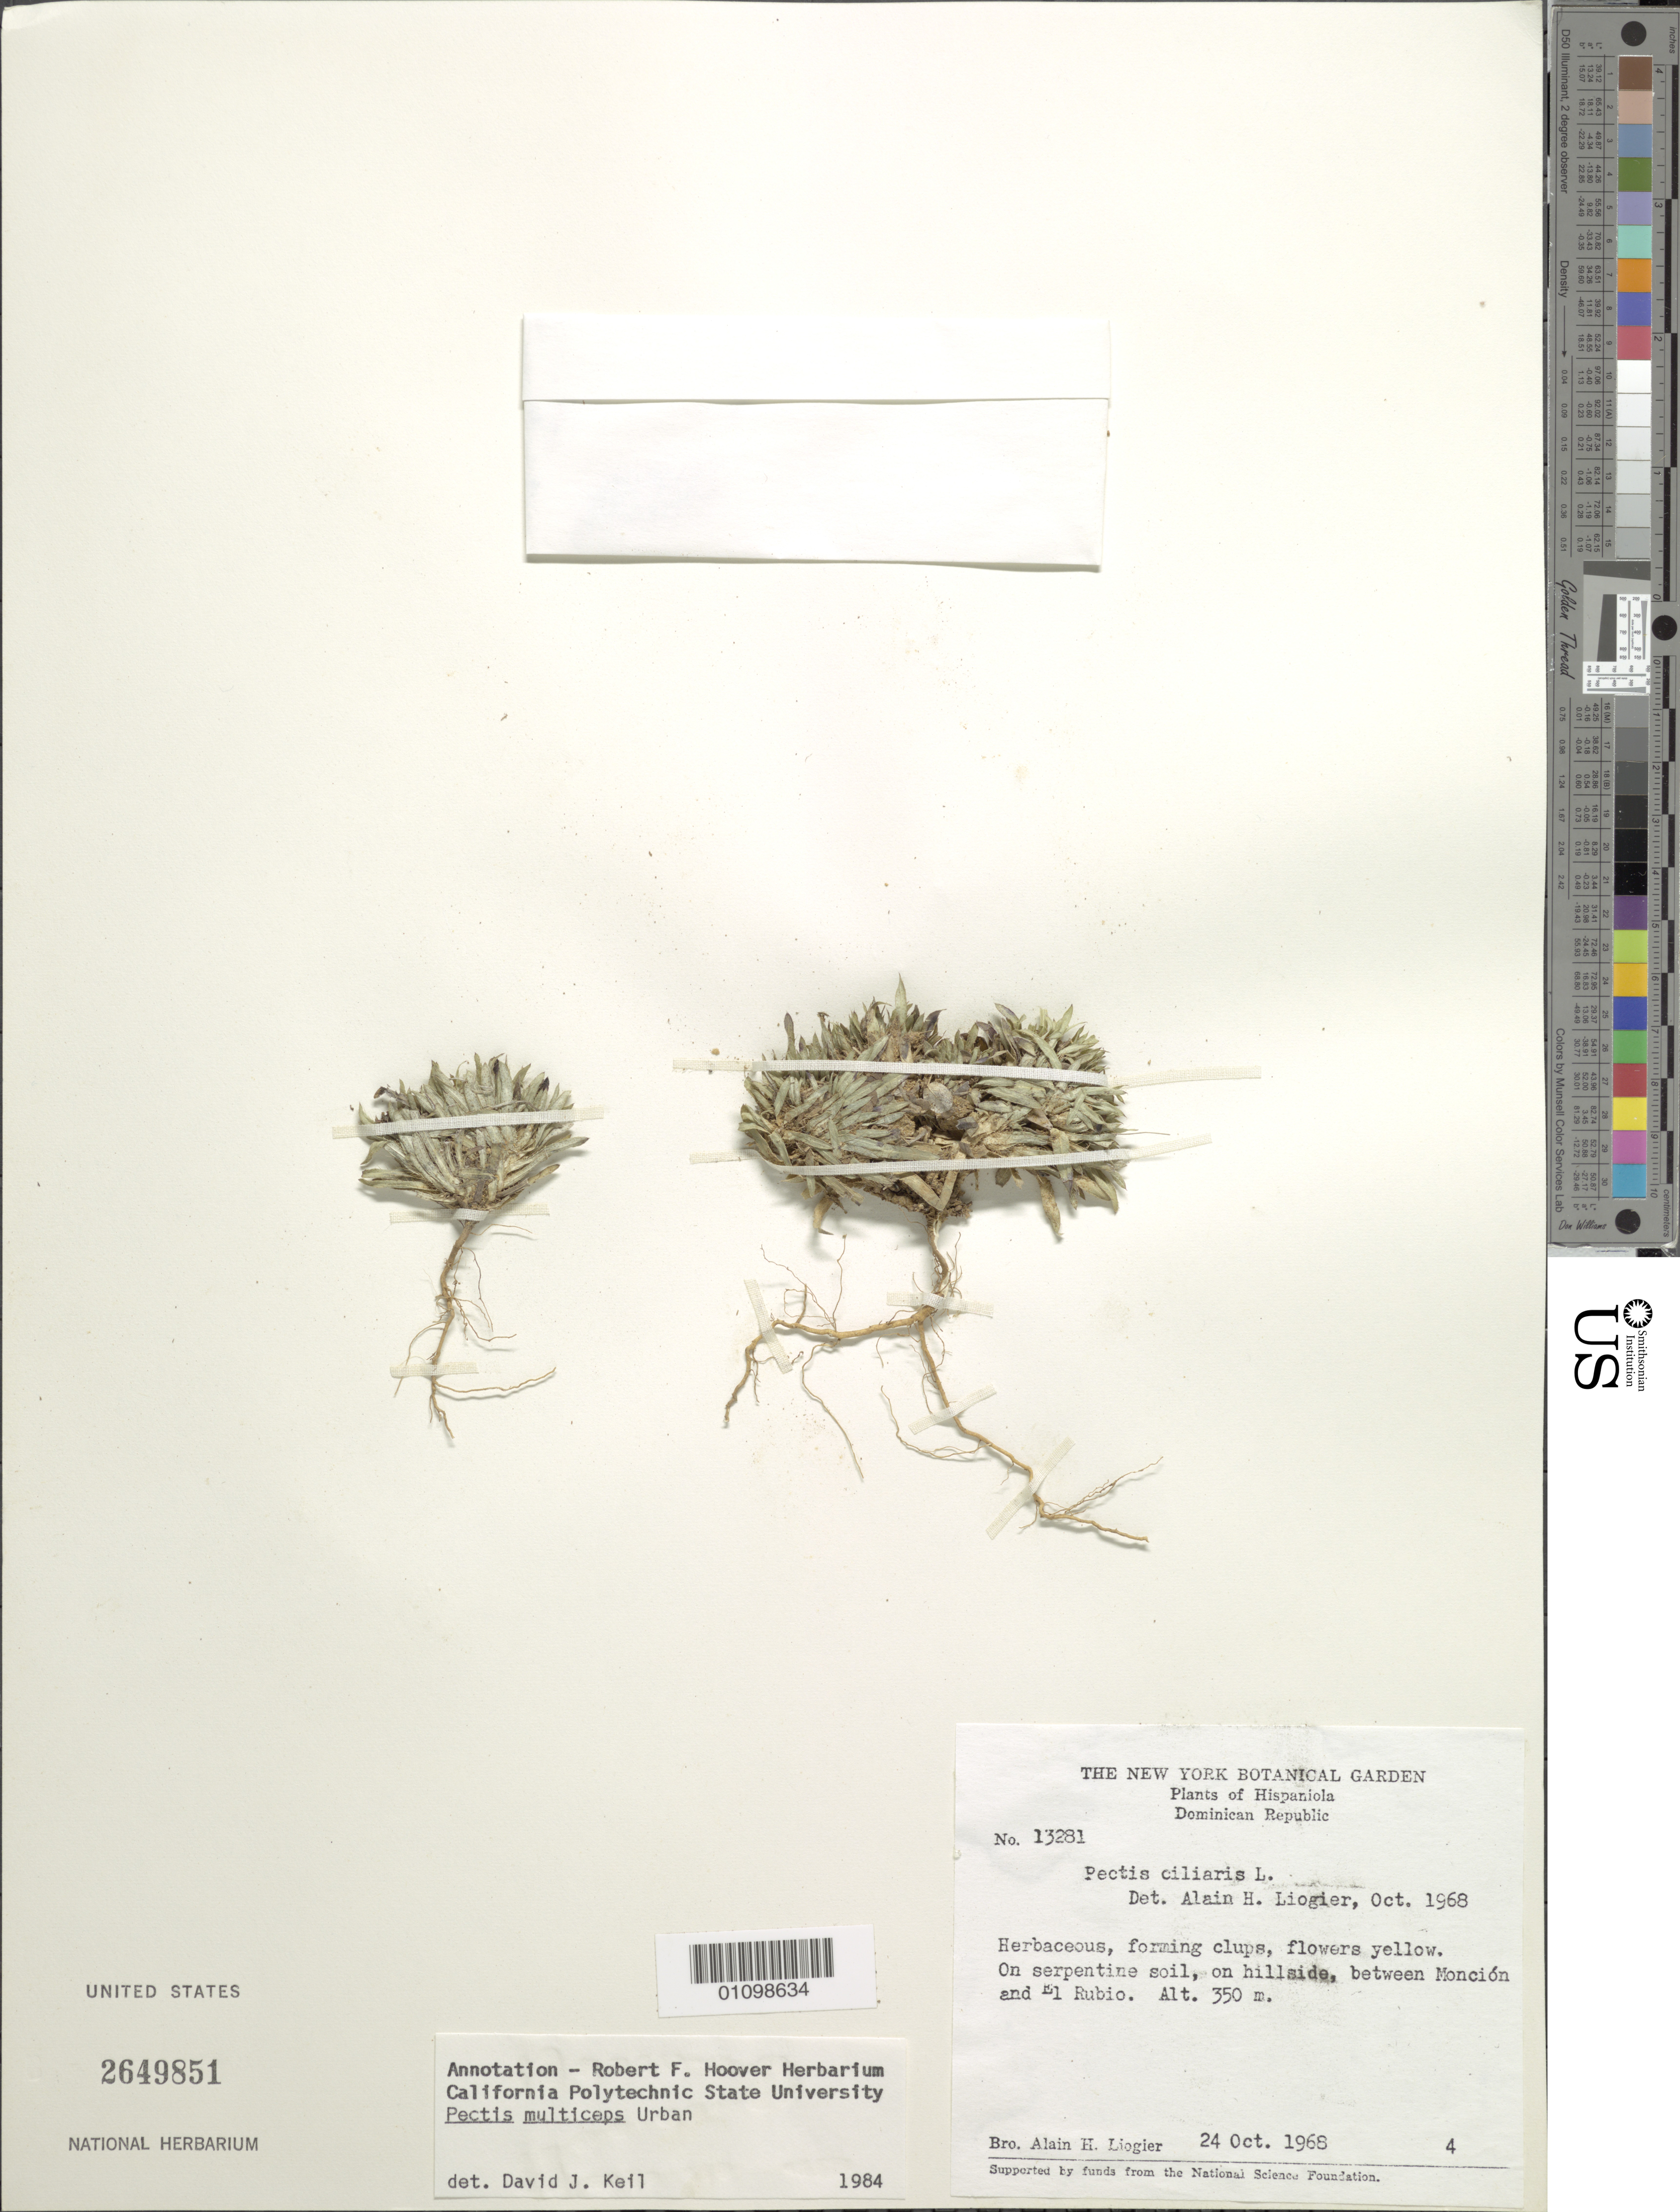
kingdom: Plantae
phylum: Tracheophyta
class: Magnoliopsida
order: Asterales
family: Asteraceae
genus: Pectis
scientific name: Pectis multiceps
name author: Urb.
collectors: A. H. Liogier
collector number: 13281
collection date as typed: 24 Oct 1968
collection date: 1968-10-24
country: Dominican Republic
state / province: Santiago Rodríguez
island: Hispaniola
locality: On serpentine soil, on hillside, between Moncion and El Rubio.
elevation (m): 350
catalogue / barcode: US 2649851